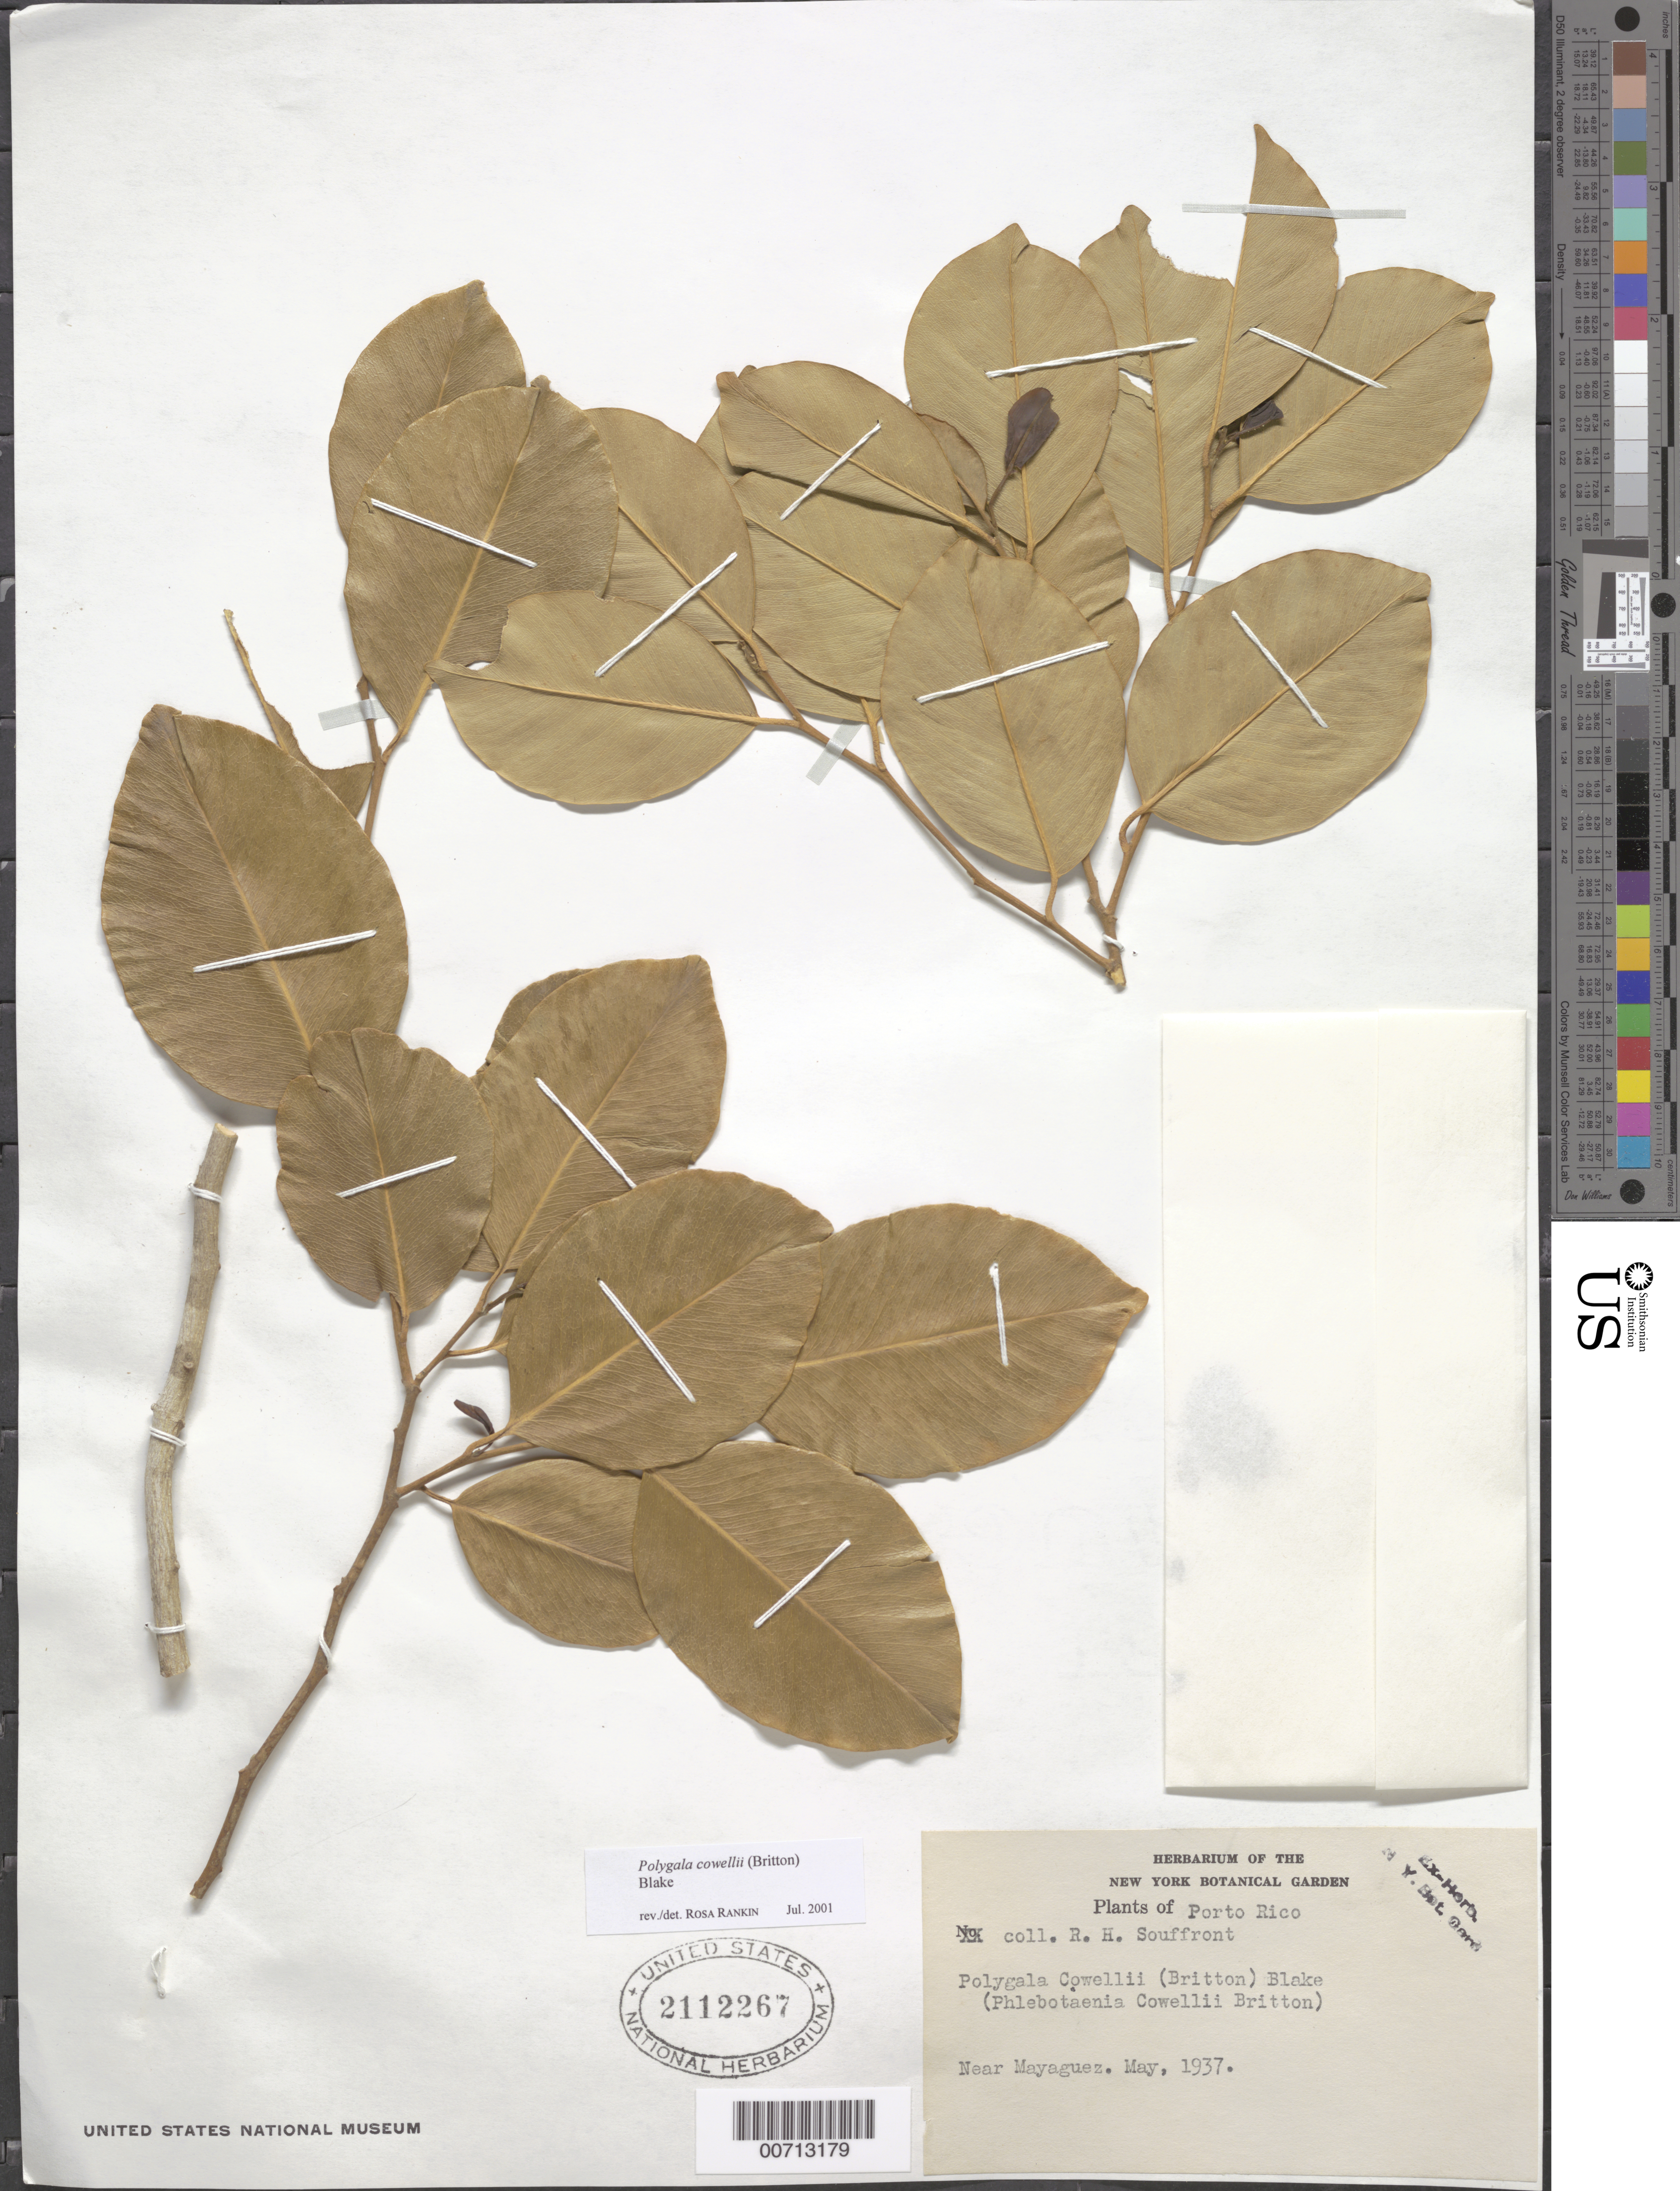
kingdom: Plantae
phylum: Tracheophyta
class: Magnoliopsida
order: Fabales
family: Polygalaceae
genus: Phlebotaenia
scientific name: Phlebotaenia cowellii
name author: Britton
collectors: R. Souffront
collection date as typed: May 1937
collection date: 1937-05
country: Puerto Rico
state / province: Mayaguez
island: Greater Antilles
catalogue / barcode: US 2112267